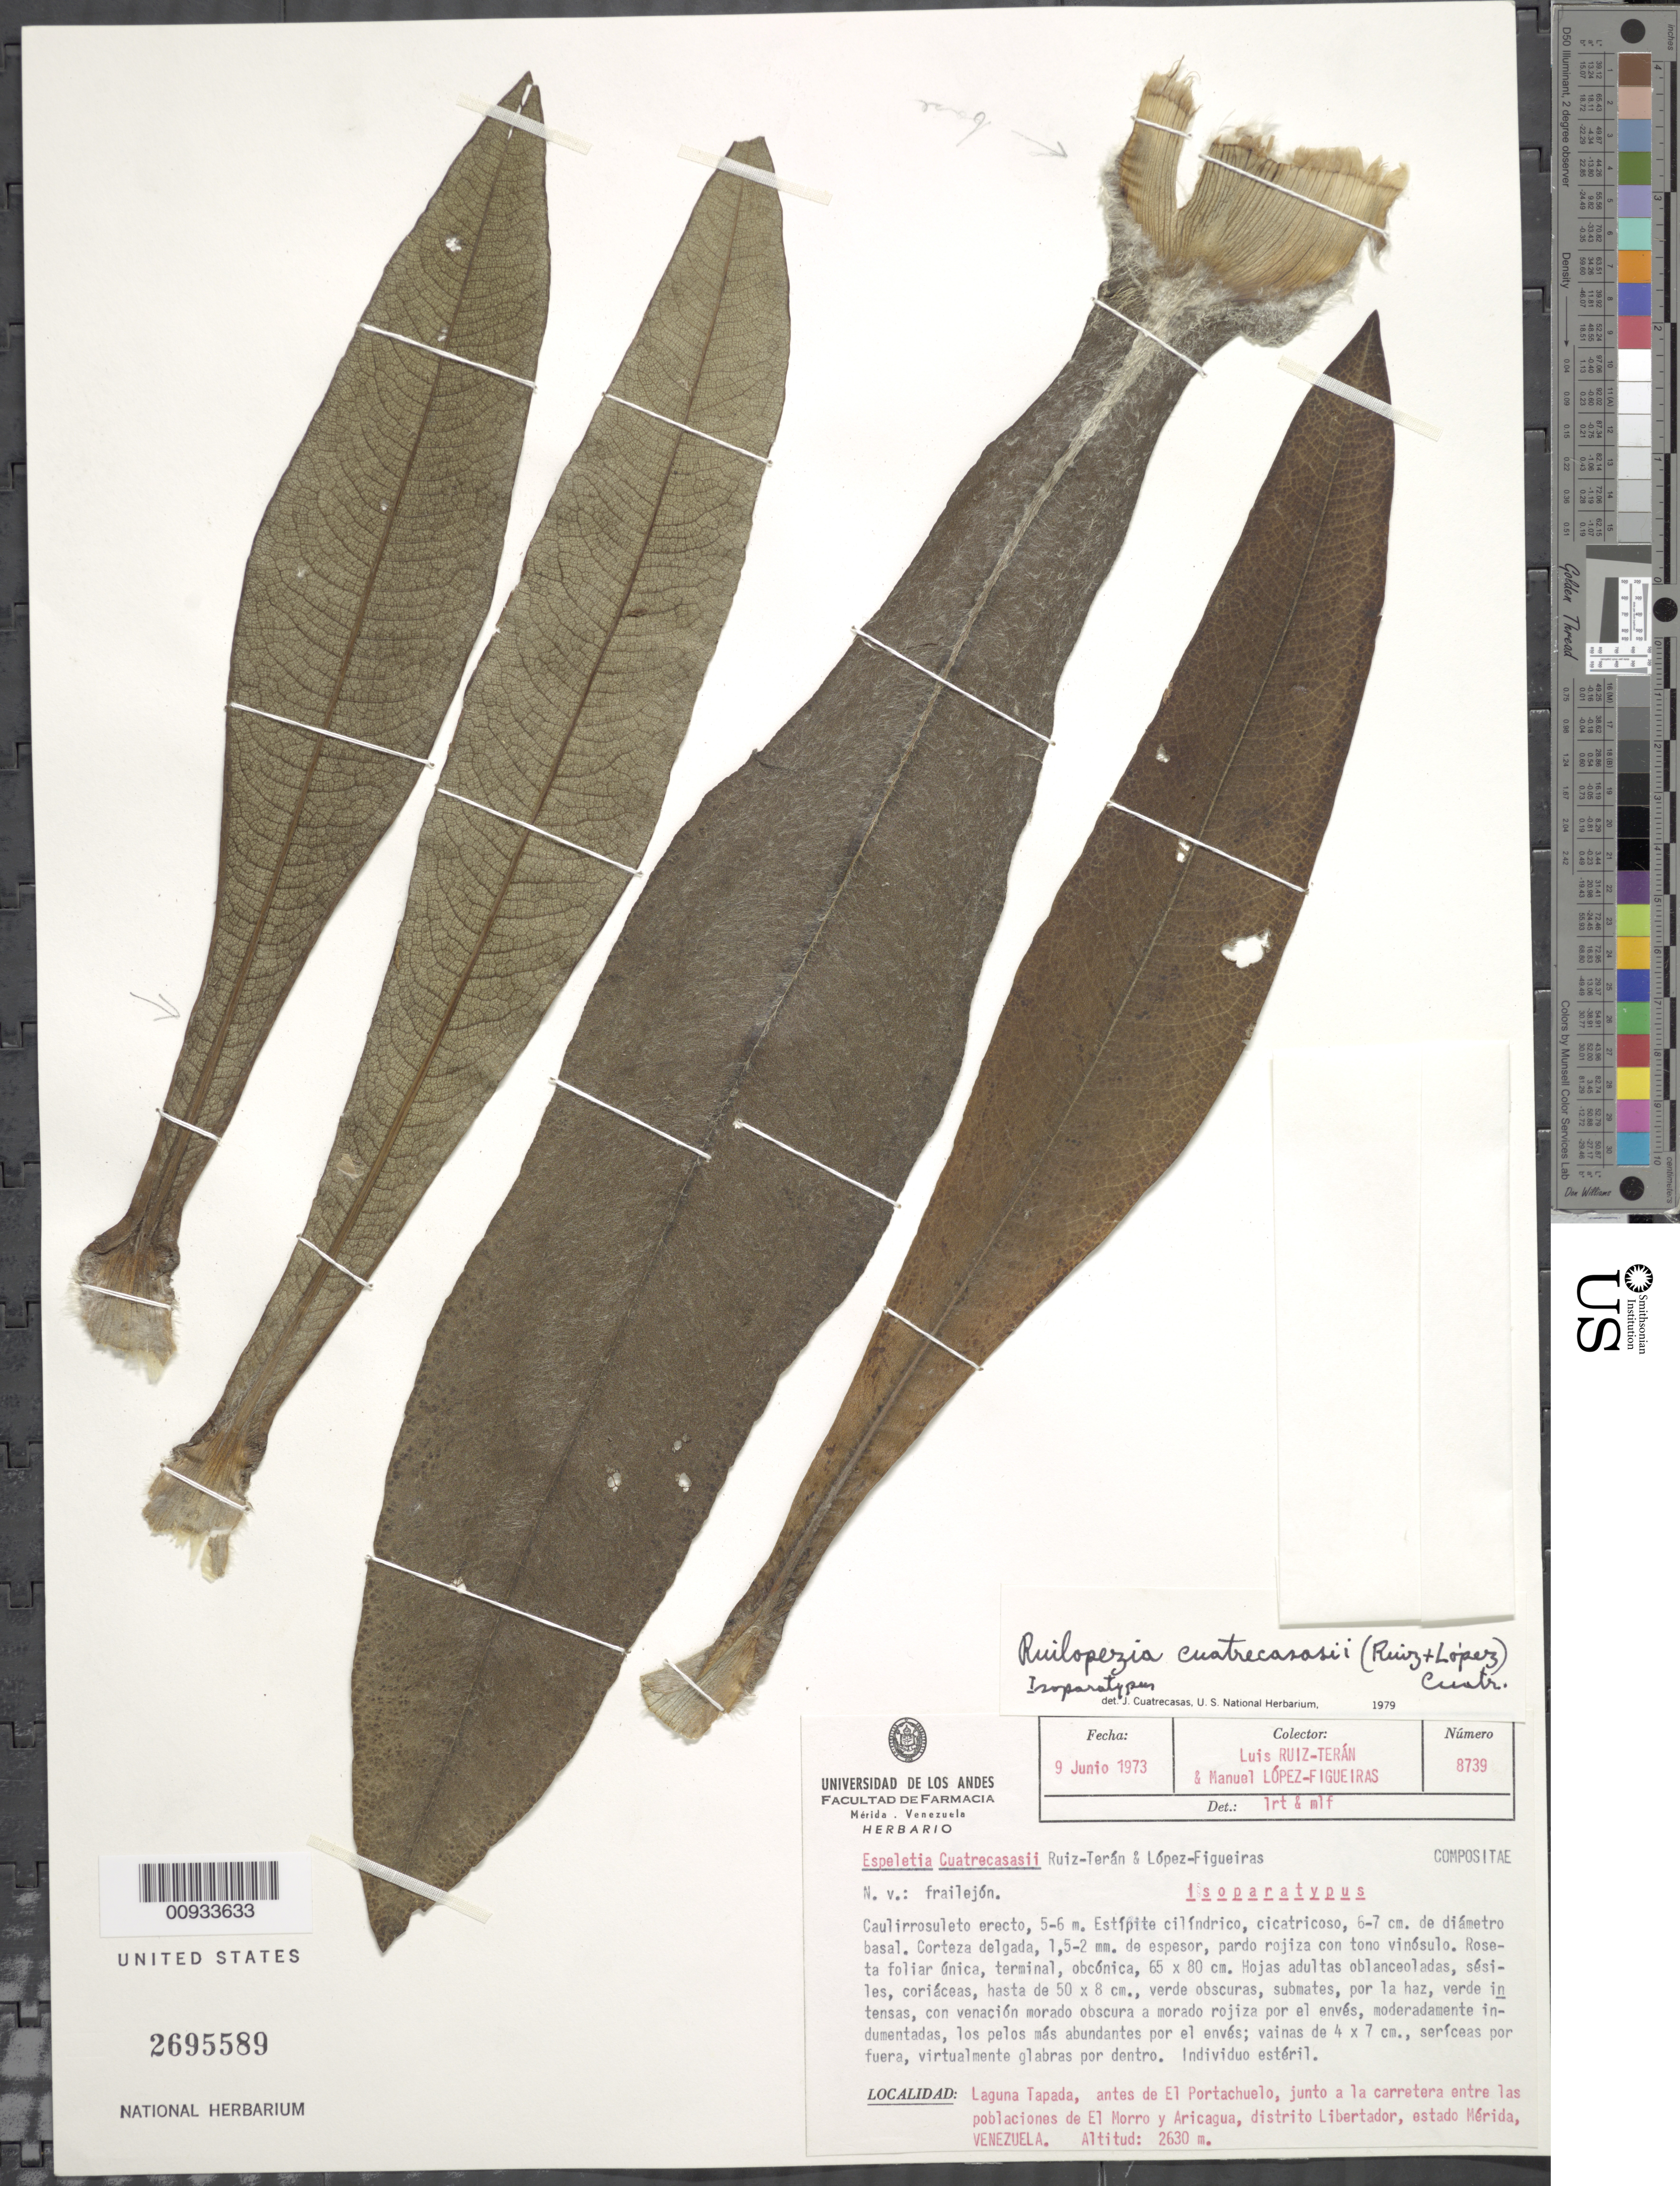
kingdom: Plantae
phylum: Tracheophyta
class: Magnoliopsida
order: Asterales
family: Asteraceae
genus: Ruilopezia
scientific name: Ruilopezia cuatracasasii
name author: (Ruiz & Lopez) Cuatrec.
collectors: L. E. Ruíz-Terán & M. López Figueiras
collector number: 8741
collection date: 1973-06-09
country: Venezuela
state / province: Mérida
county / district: Libertador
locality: Laguna tapada, antes de El Portachuelo, junto a la carrtera entre las poblaciones de El Morro y Aricagua.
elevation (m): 2630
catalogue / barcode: US 2695589